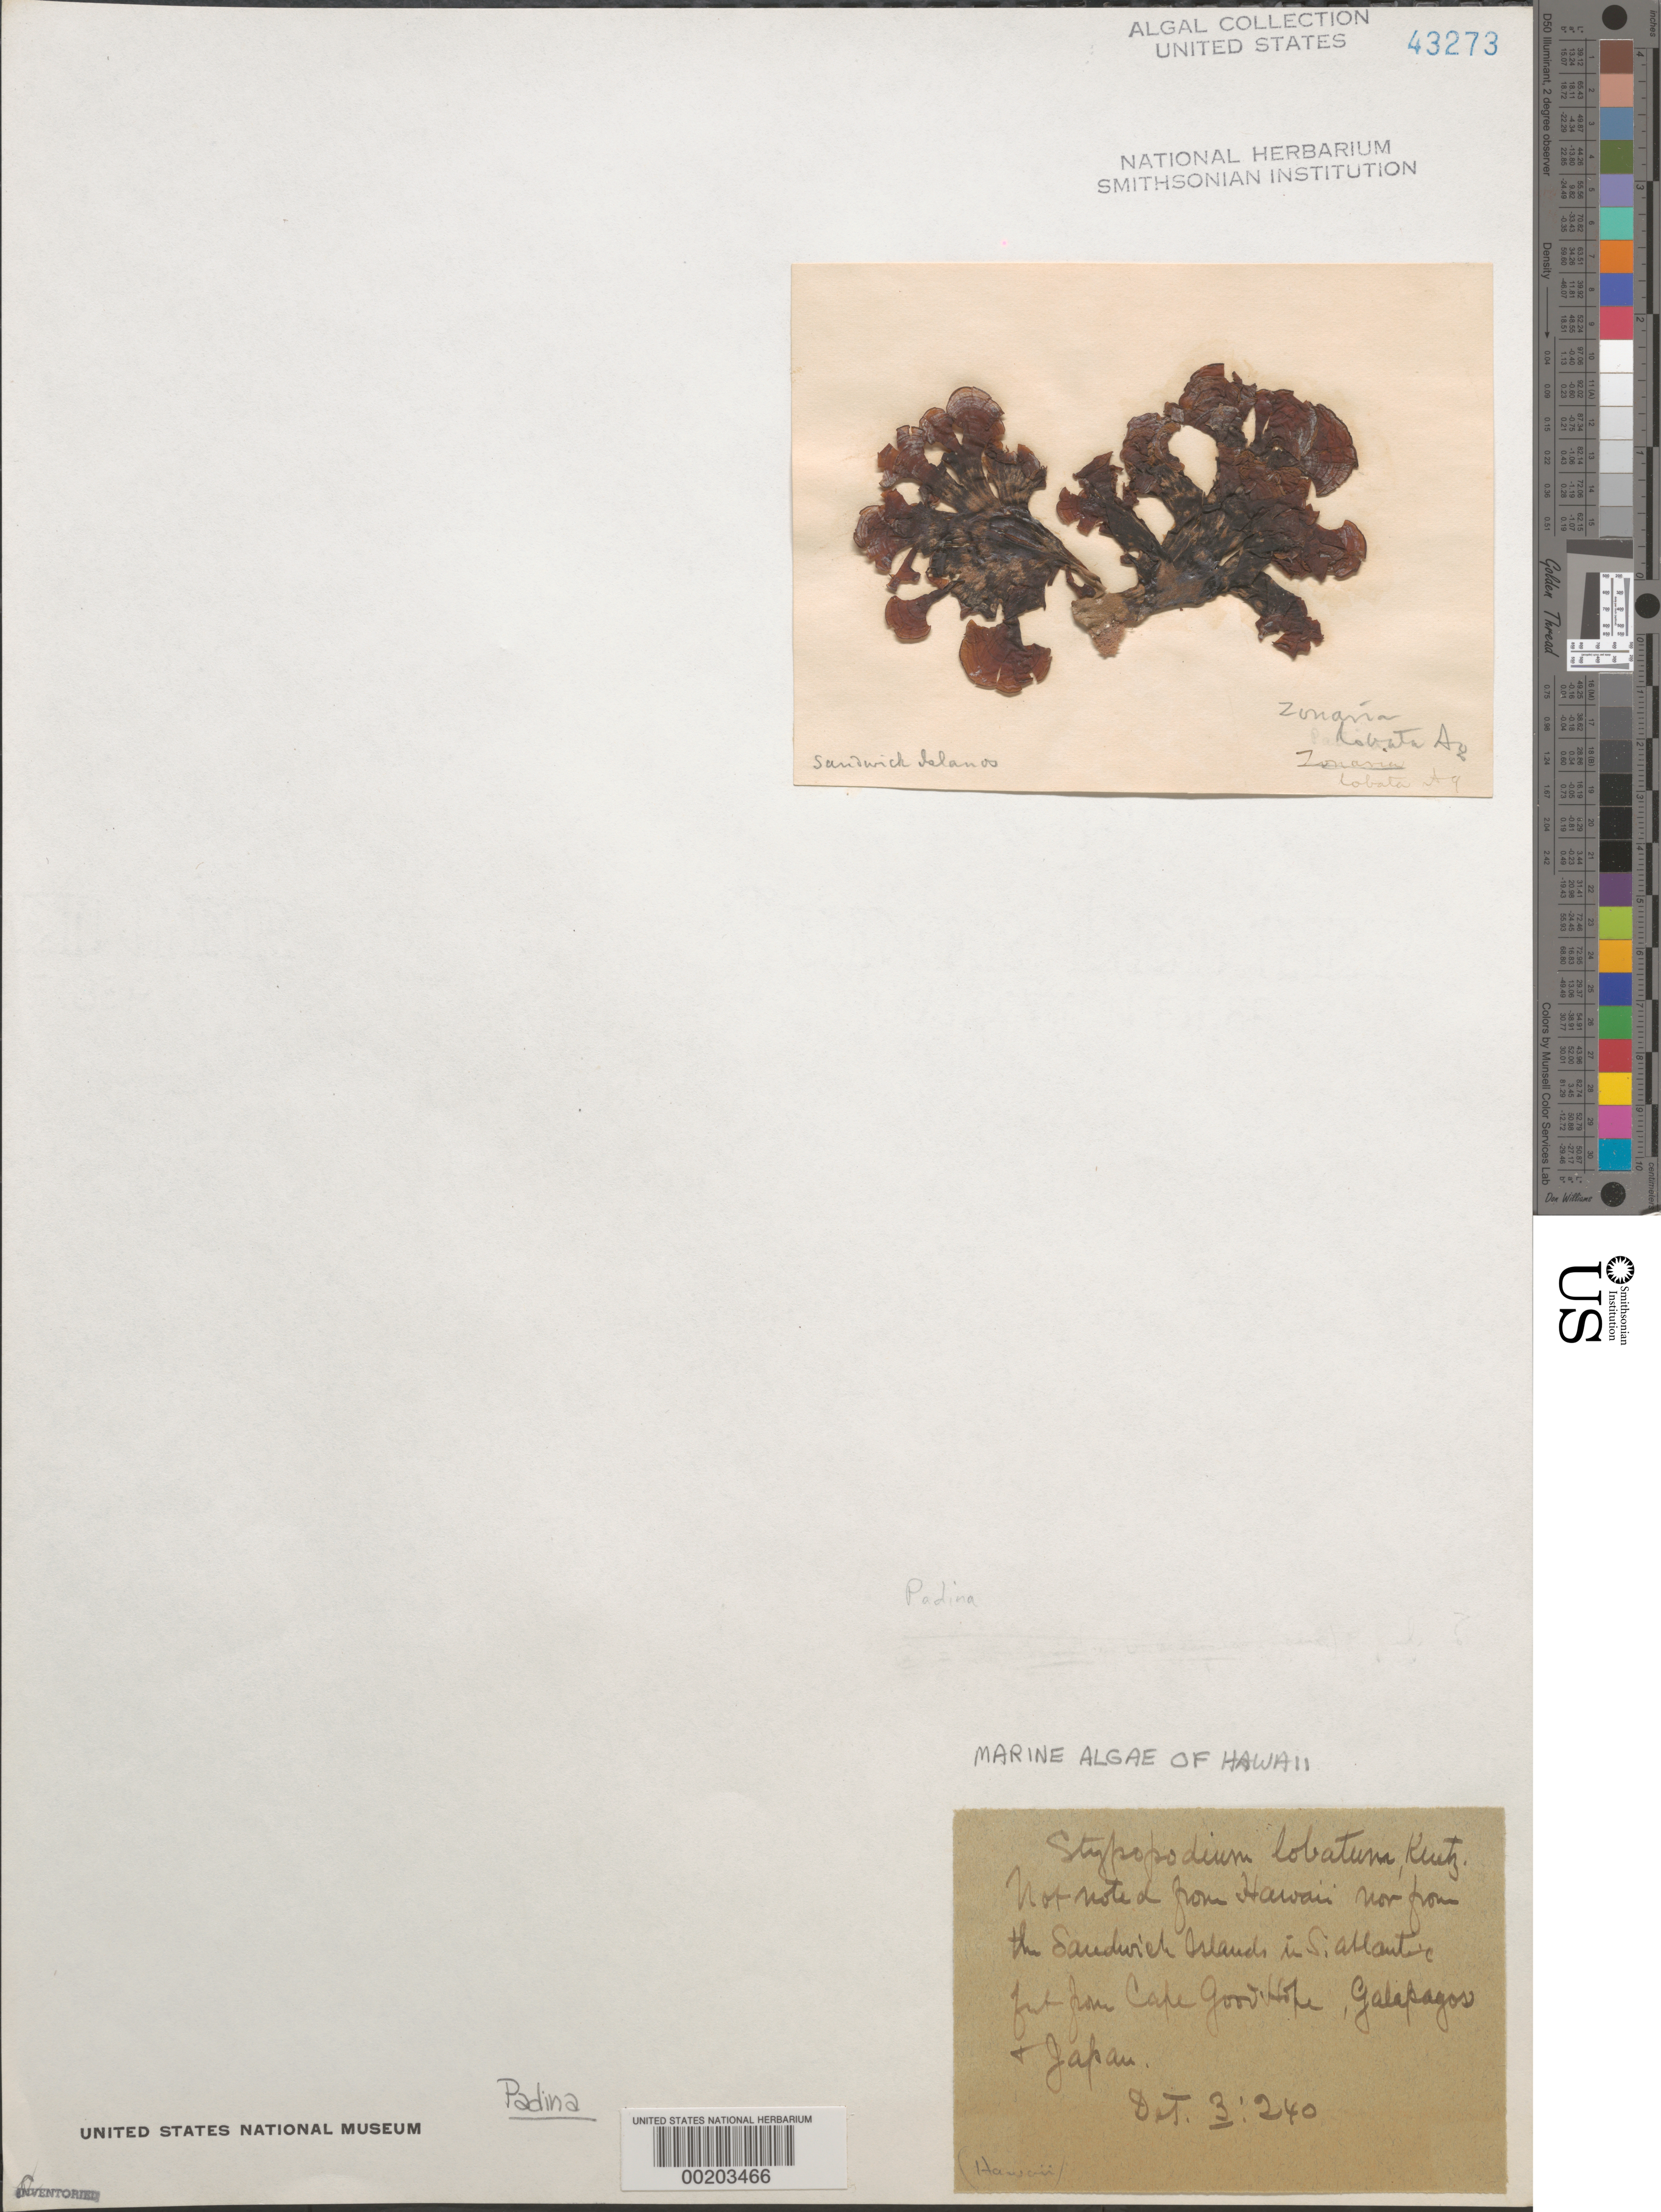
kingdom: Chromista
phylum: Ochrophyta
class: Phaeophyceae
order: Dictyotales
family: Dictyotaceae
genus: Padina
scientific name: Padina sp.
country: United States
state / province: Hawaii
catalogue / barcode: US 43273